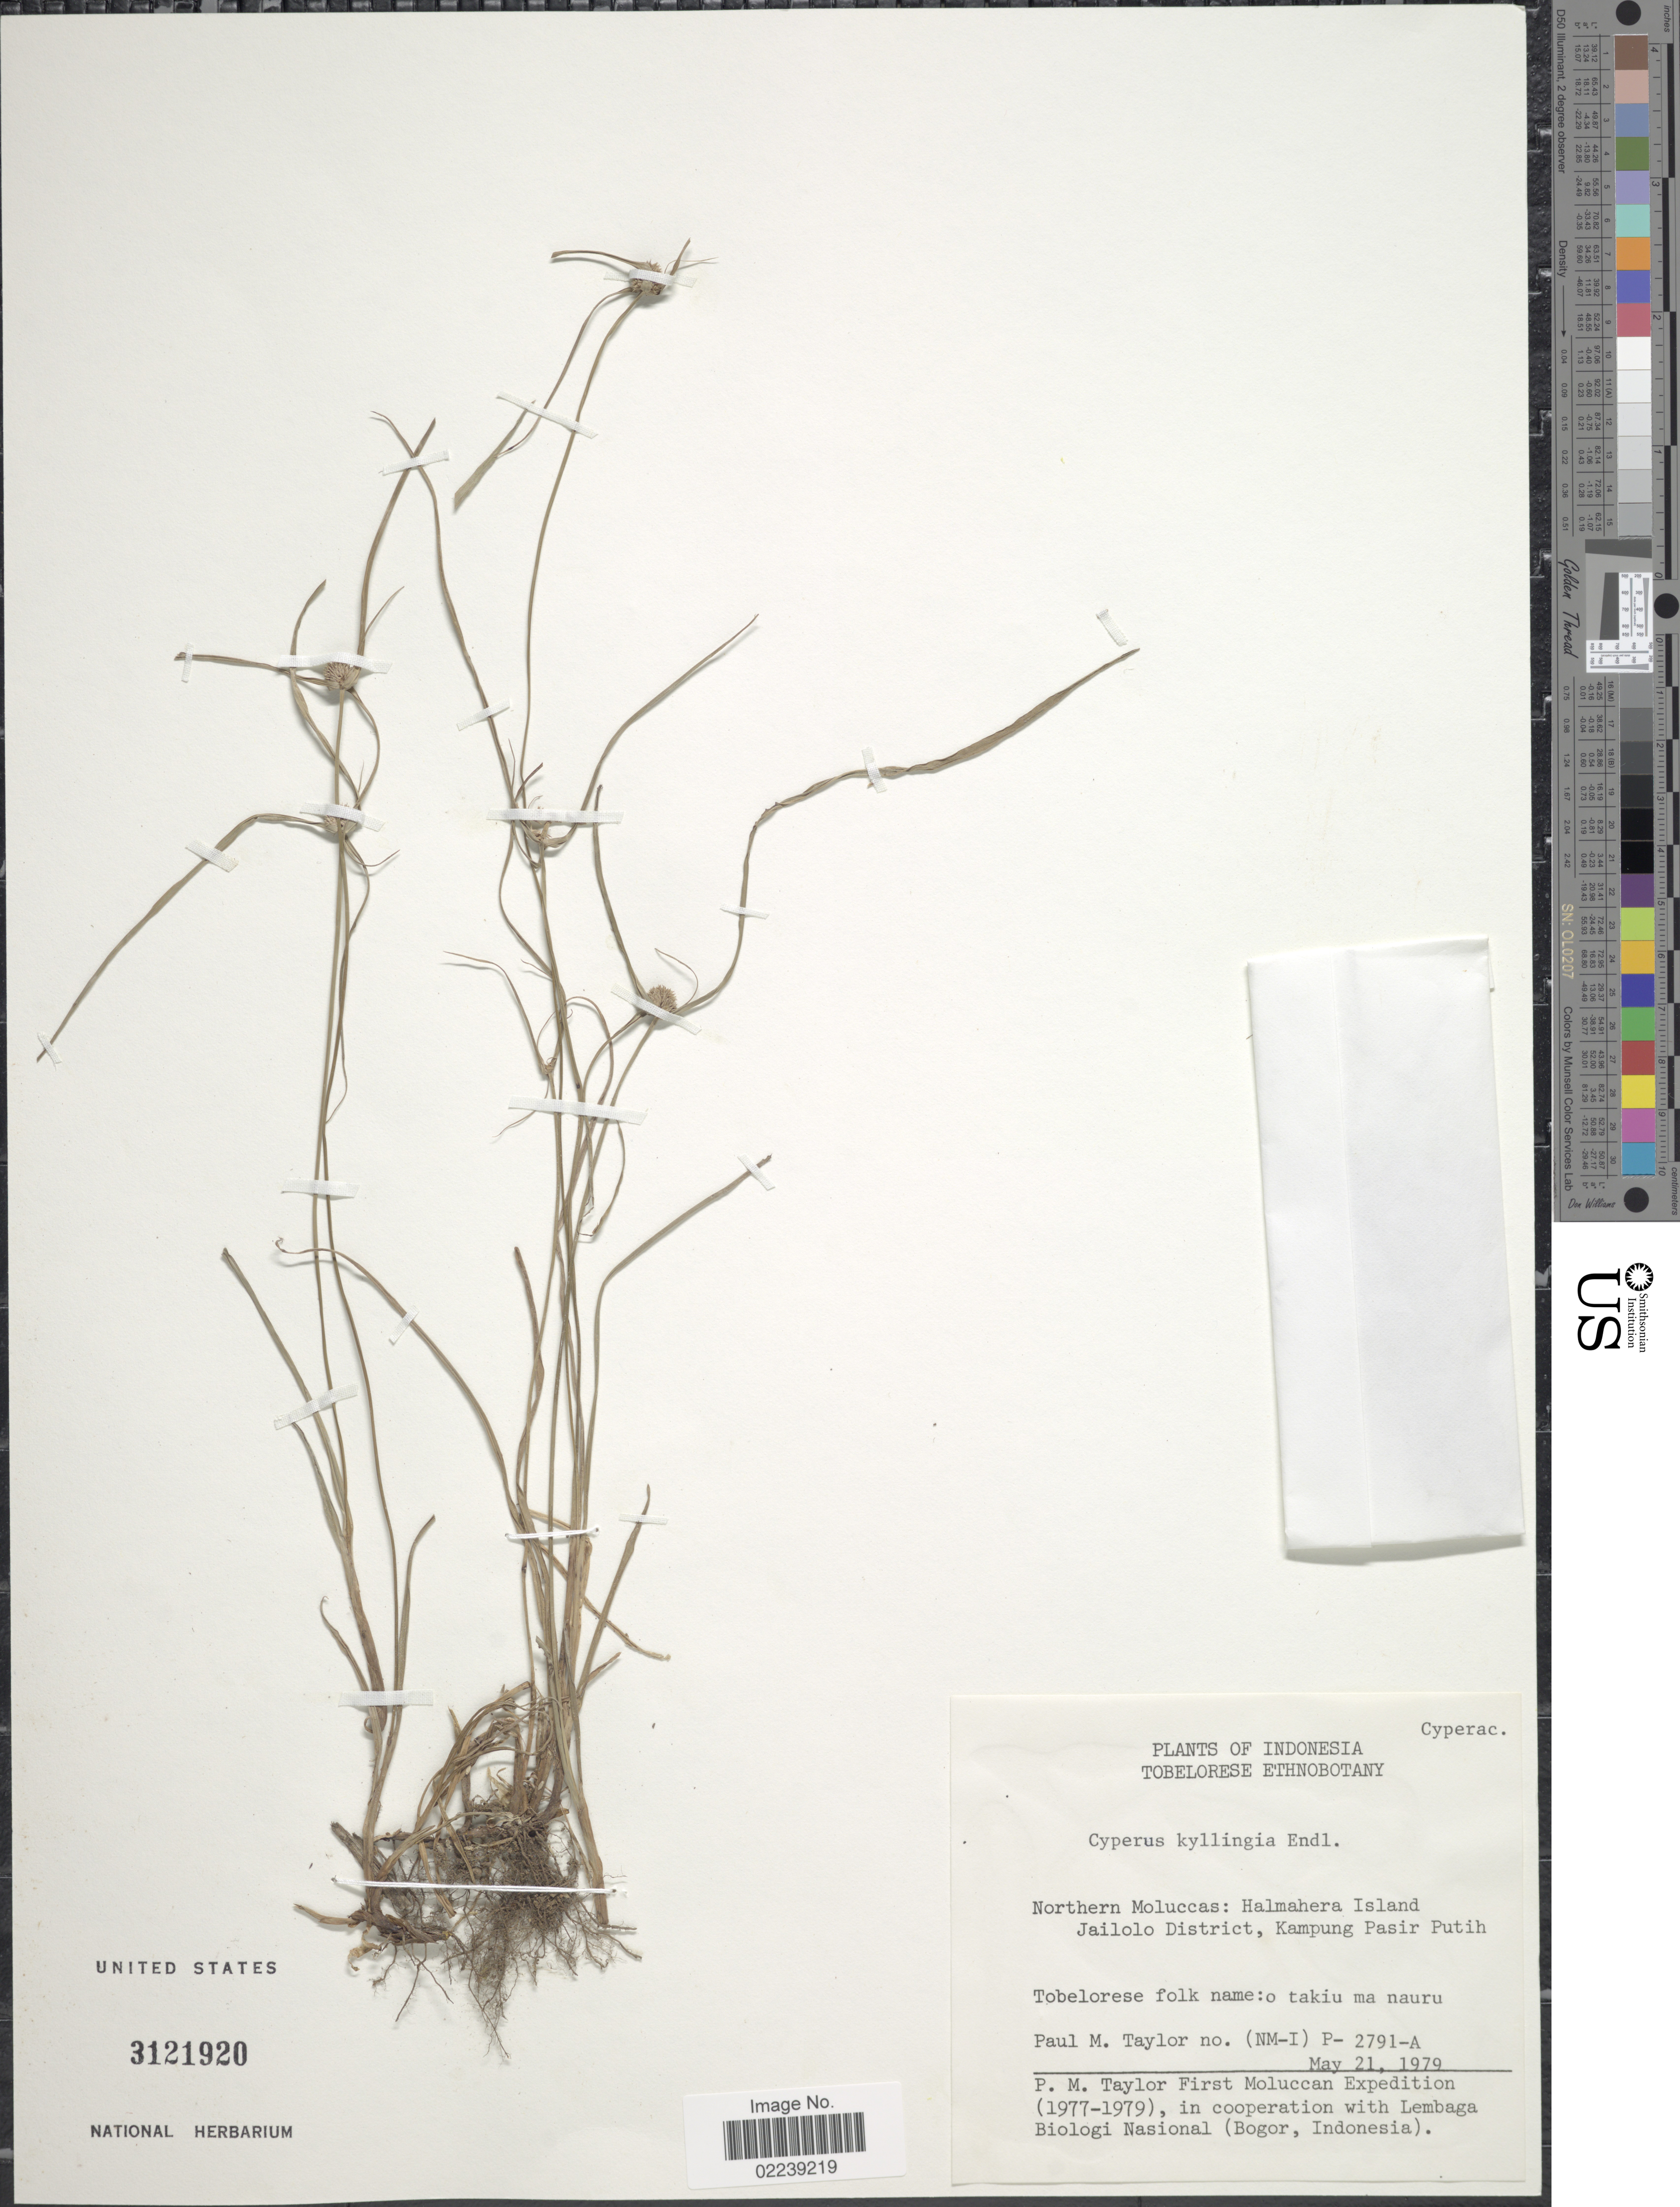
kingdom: Plantae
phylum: Tracheophyta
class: Liliopsida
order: Poales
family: Cyperaceae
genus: Cyperus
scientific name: Cyperus mindorensis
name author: (Steud.) Huygh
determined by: Strong, M. T., (US), Smithsonian Institution - National Museum of Natural History (UNITED STATES)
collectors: P. M. Taylor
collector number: P-2791-A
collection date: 1979-05-21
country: Indonesia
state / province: Maluku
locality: Northern Moluccas: Halmahera Island. Jailolo District, Kampung Pasir Putih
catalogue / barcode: US 3121920